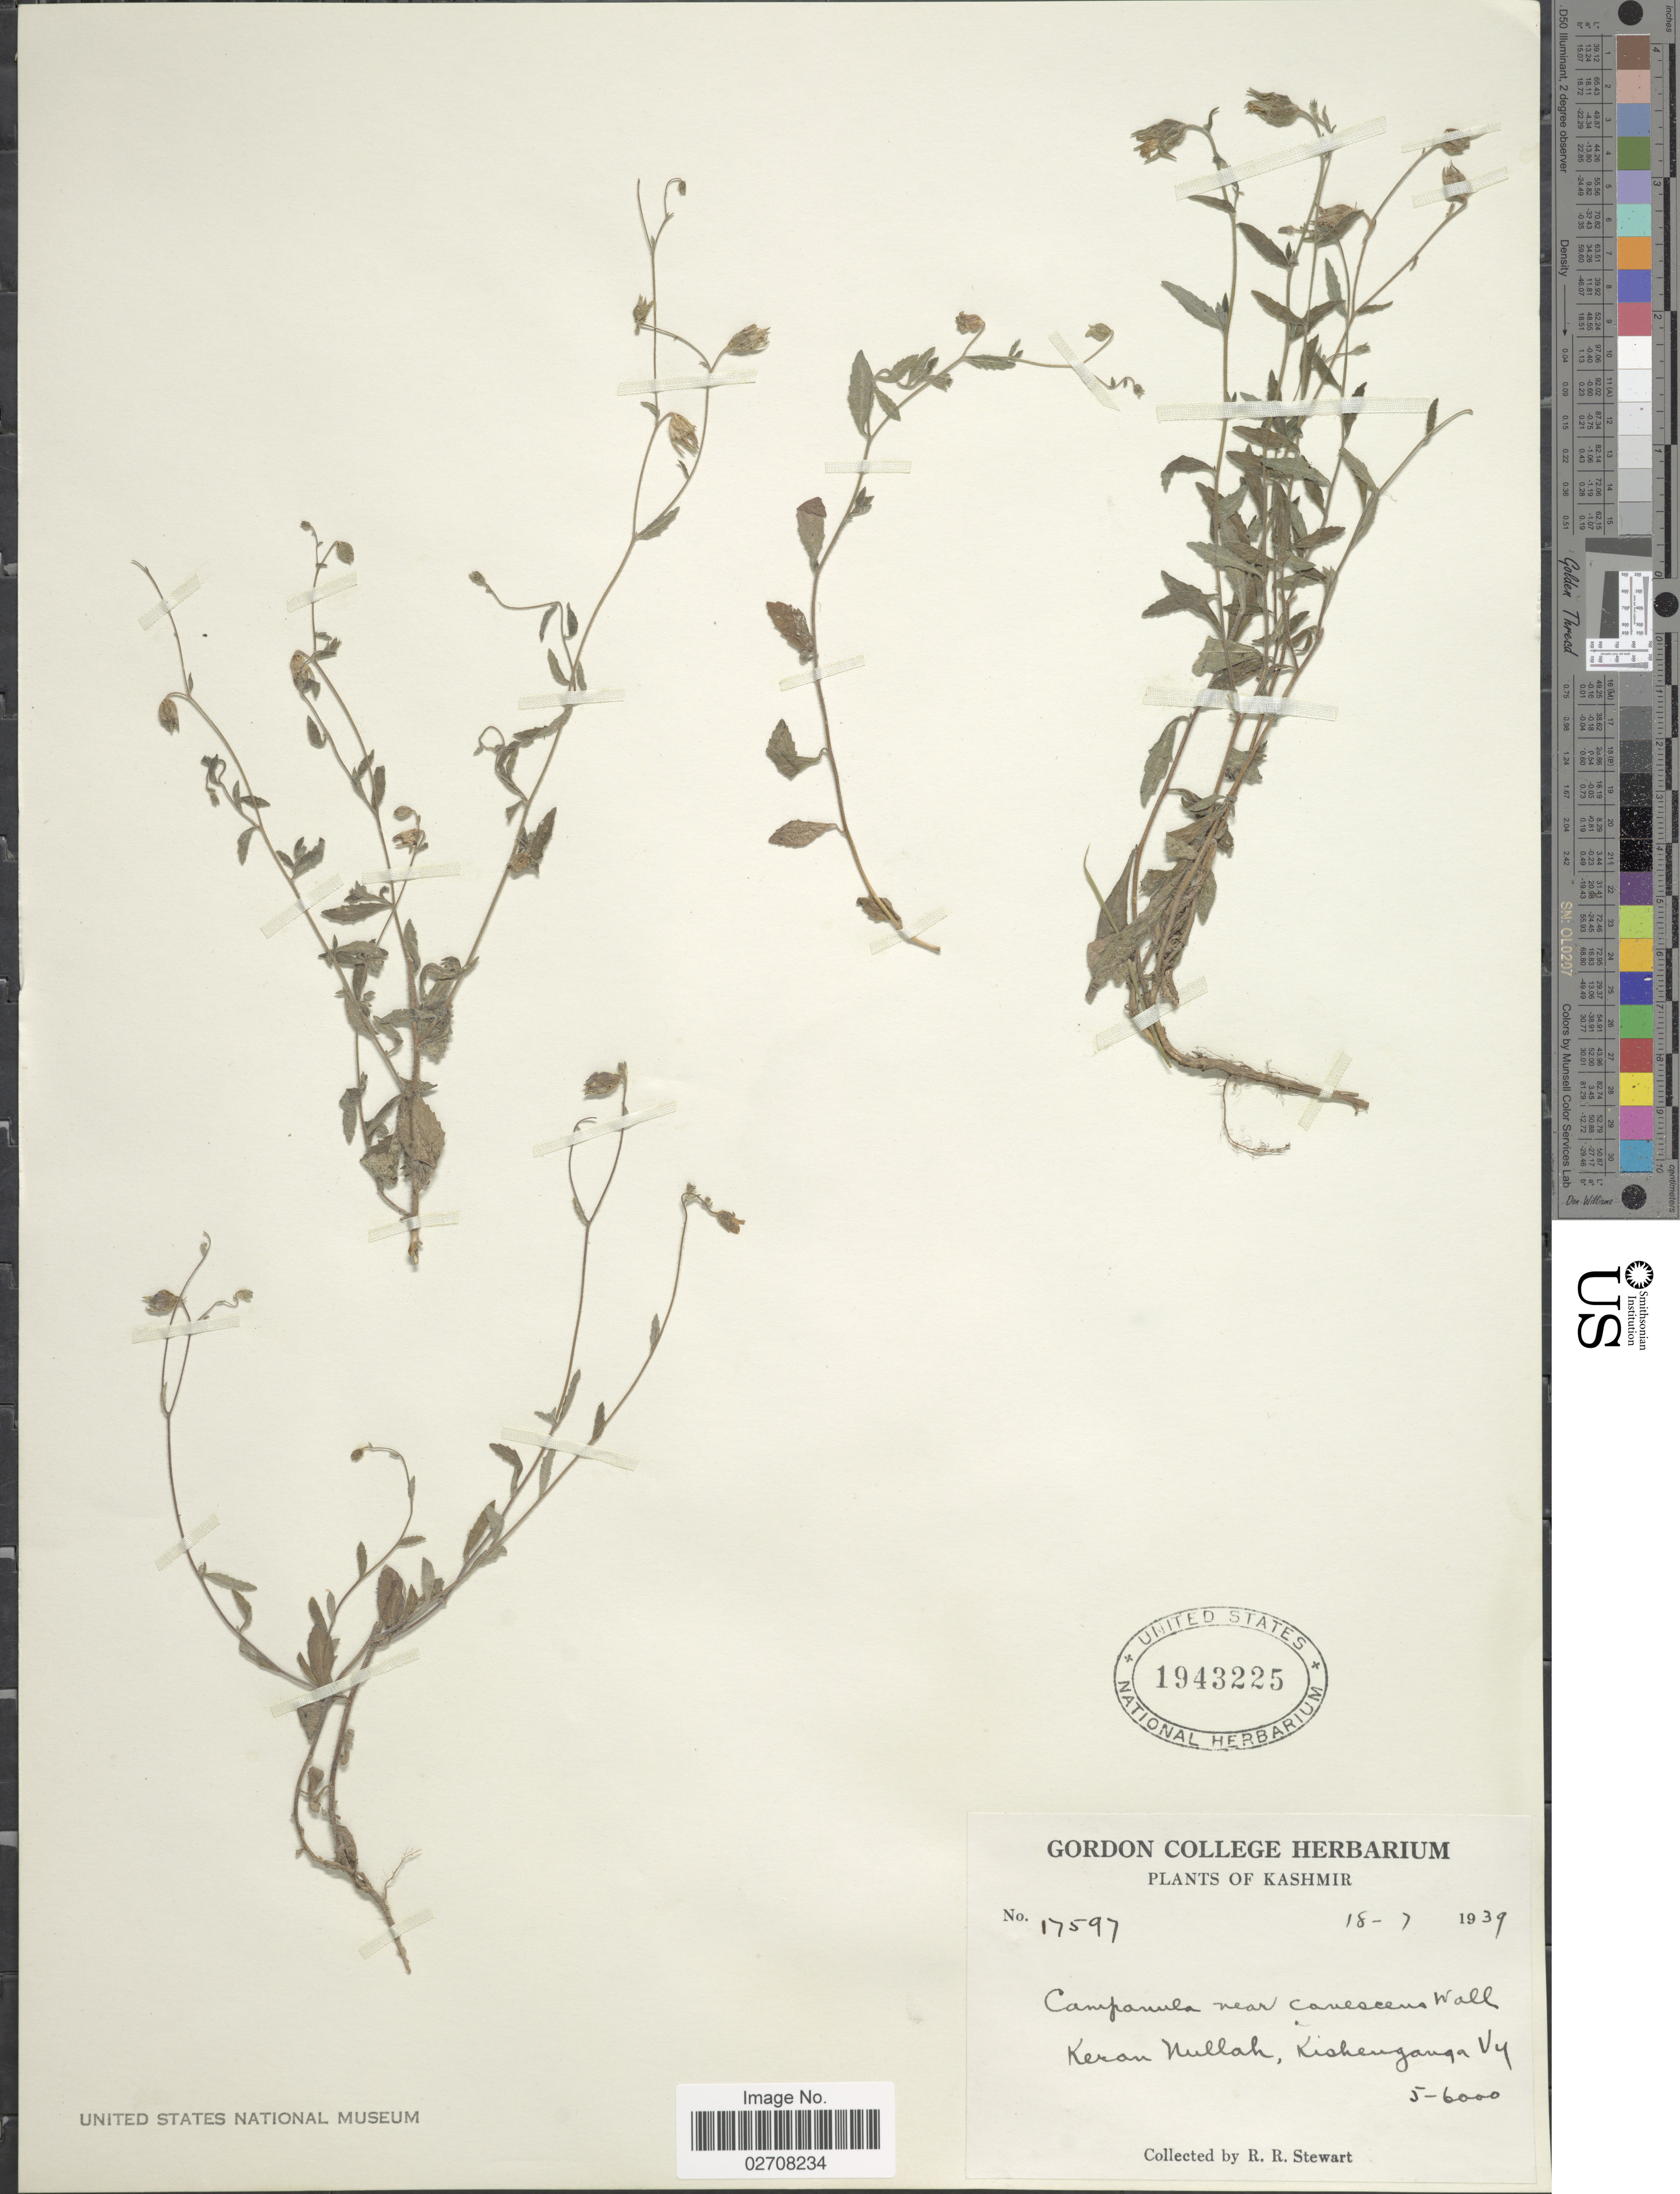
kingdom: Plantae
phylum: Tracheophyta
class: Magnoliopsida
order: Asterales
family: Campanulaceae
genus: Campanula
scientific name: Campanula canescens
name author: A. Roth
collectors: R. R. Stewart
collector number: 17597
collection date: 1939-07-18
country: Pakistan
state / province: Azad Kashmir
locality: Kashmir. Keran Nullah, Kishenganga Vy.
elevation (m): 1524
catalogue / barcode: US 1943225